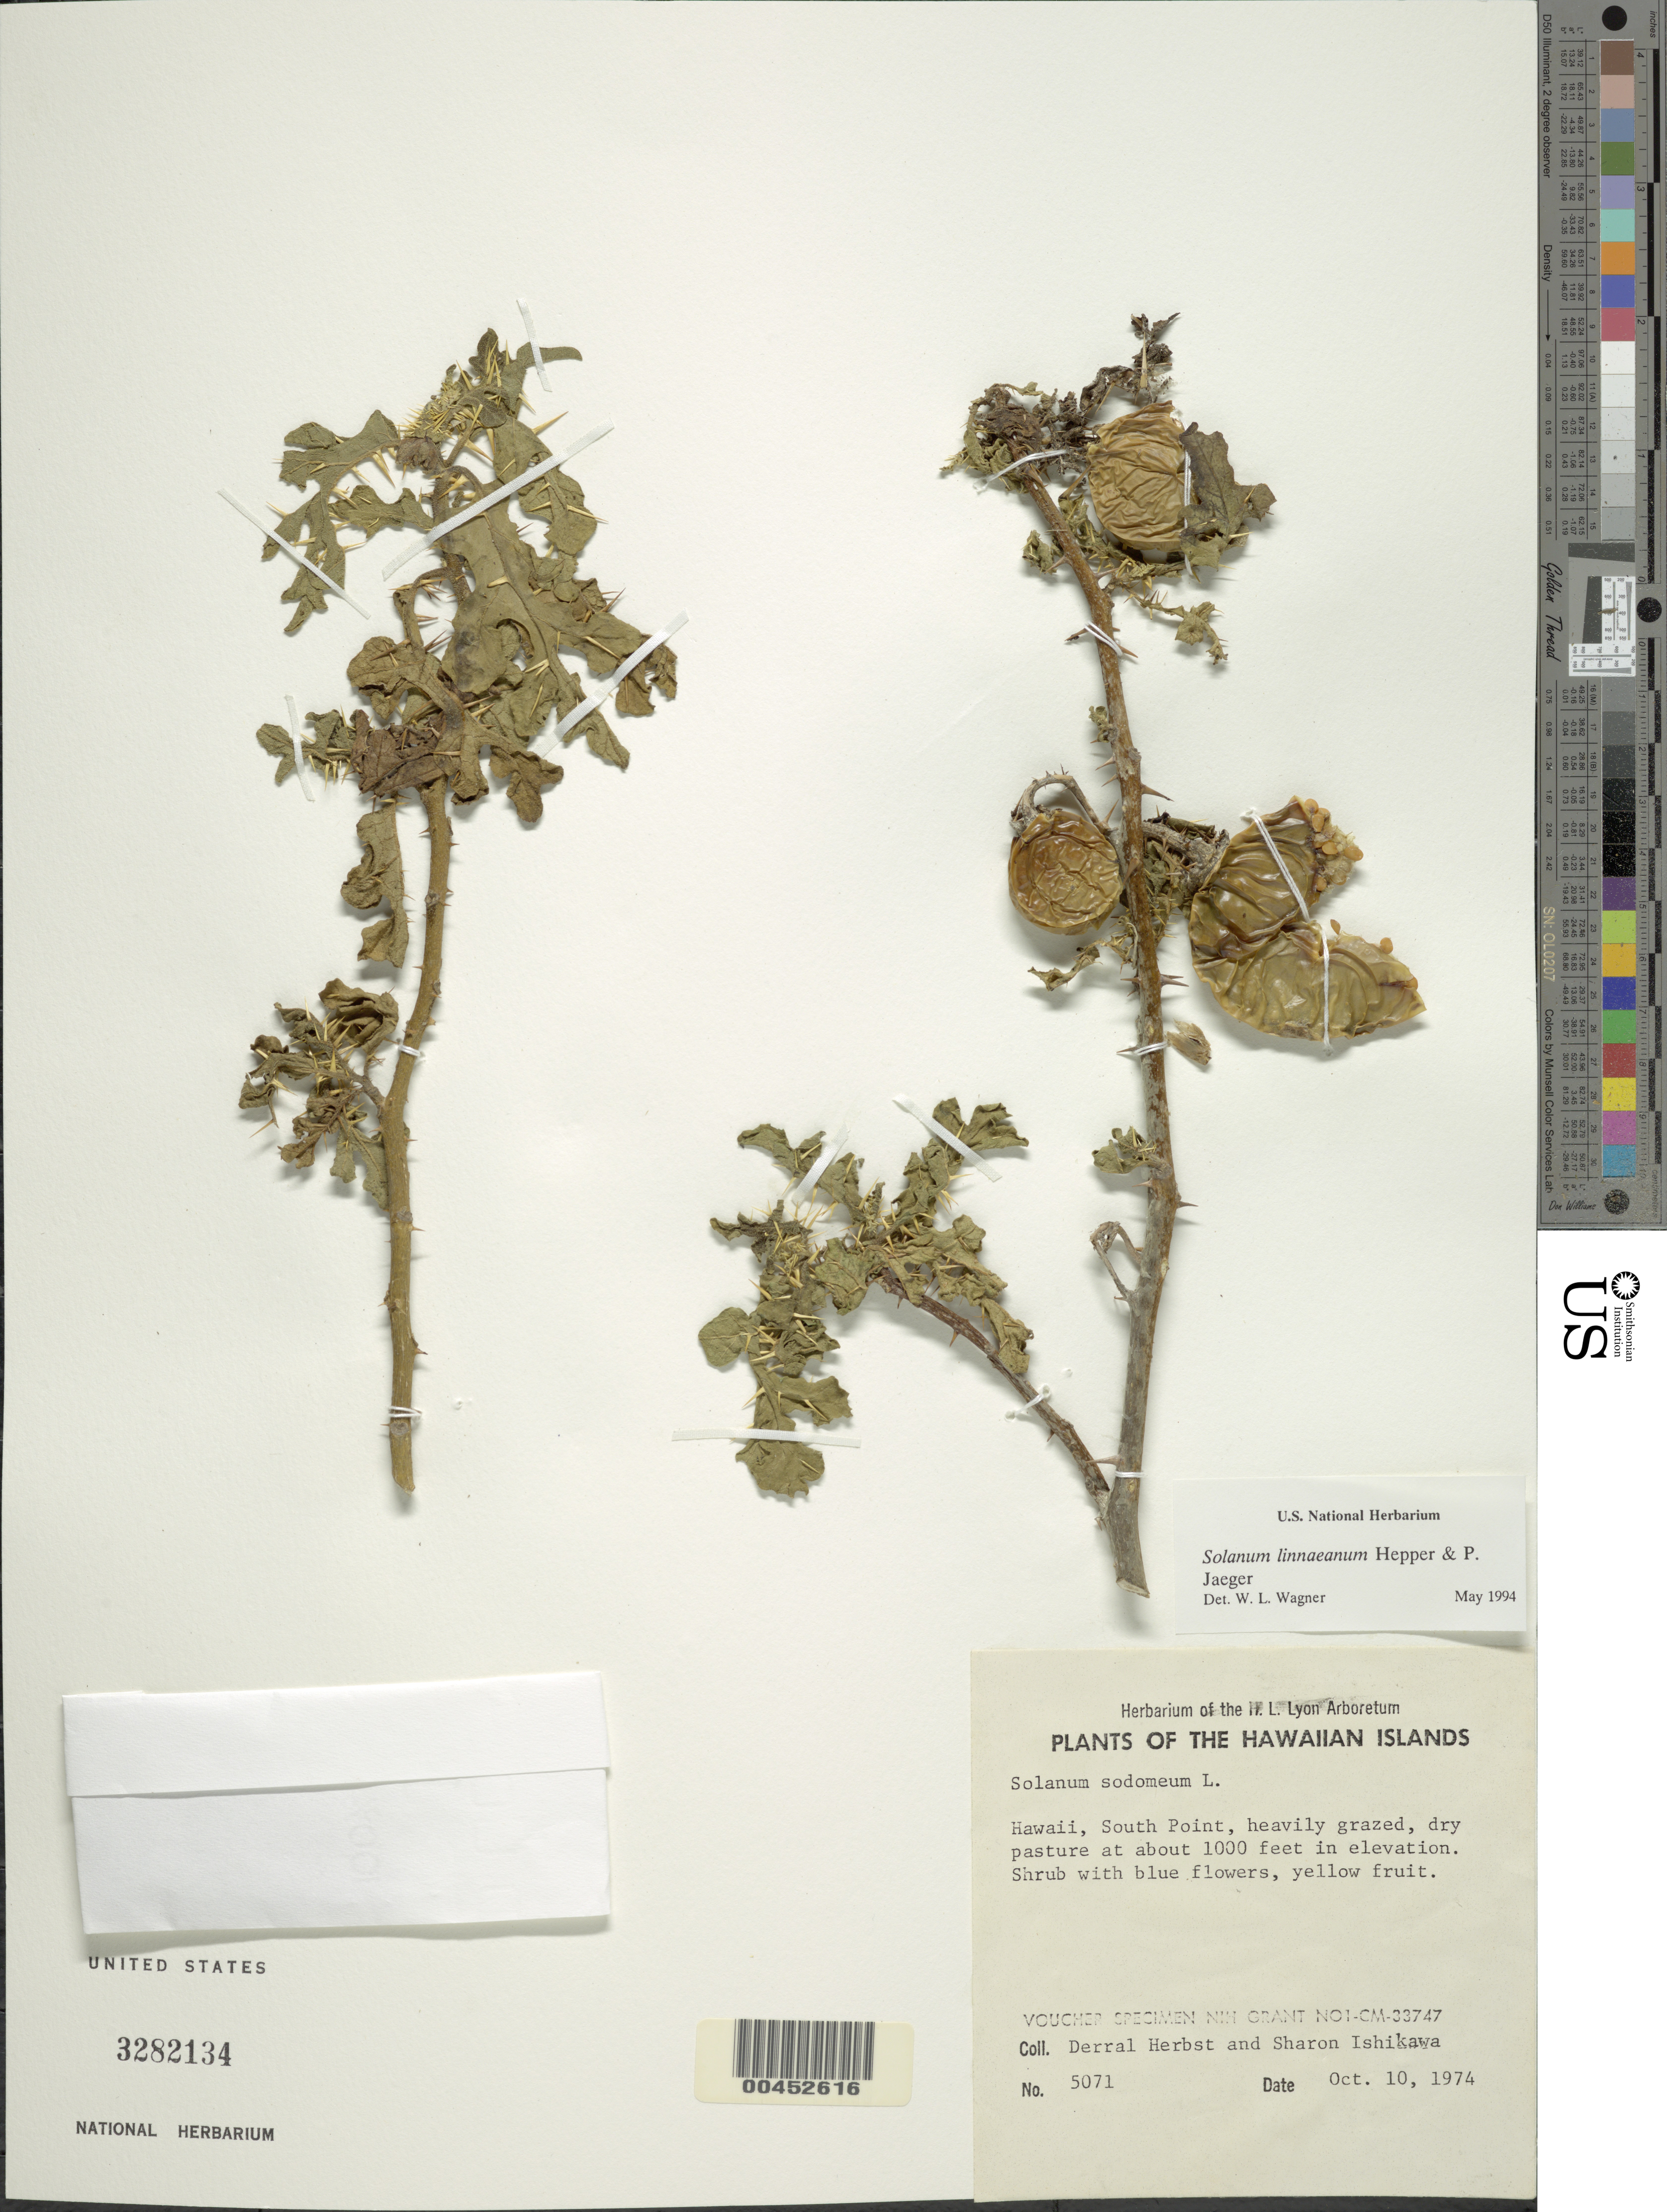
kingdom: Plantae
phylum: Tracheophyta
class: Magnoliopsida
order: Solanales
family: Solanaceae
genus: Solanum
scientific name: Solanum linnaeanum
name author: Hepper & P.-M.L.Jaeger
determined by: Wagner, W. L., (BOT), Smithsonian Institution - National Museum of Natural History (UNITED STATES)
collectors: D. R. Herbst & S. Ishikawa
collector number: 5071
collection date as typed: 10 Oct 1974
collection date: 1974-10-10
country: United States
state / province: Hawaii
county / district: Hawaii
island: Hawaii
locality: South Point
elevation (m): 305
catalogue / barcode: US 3282134